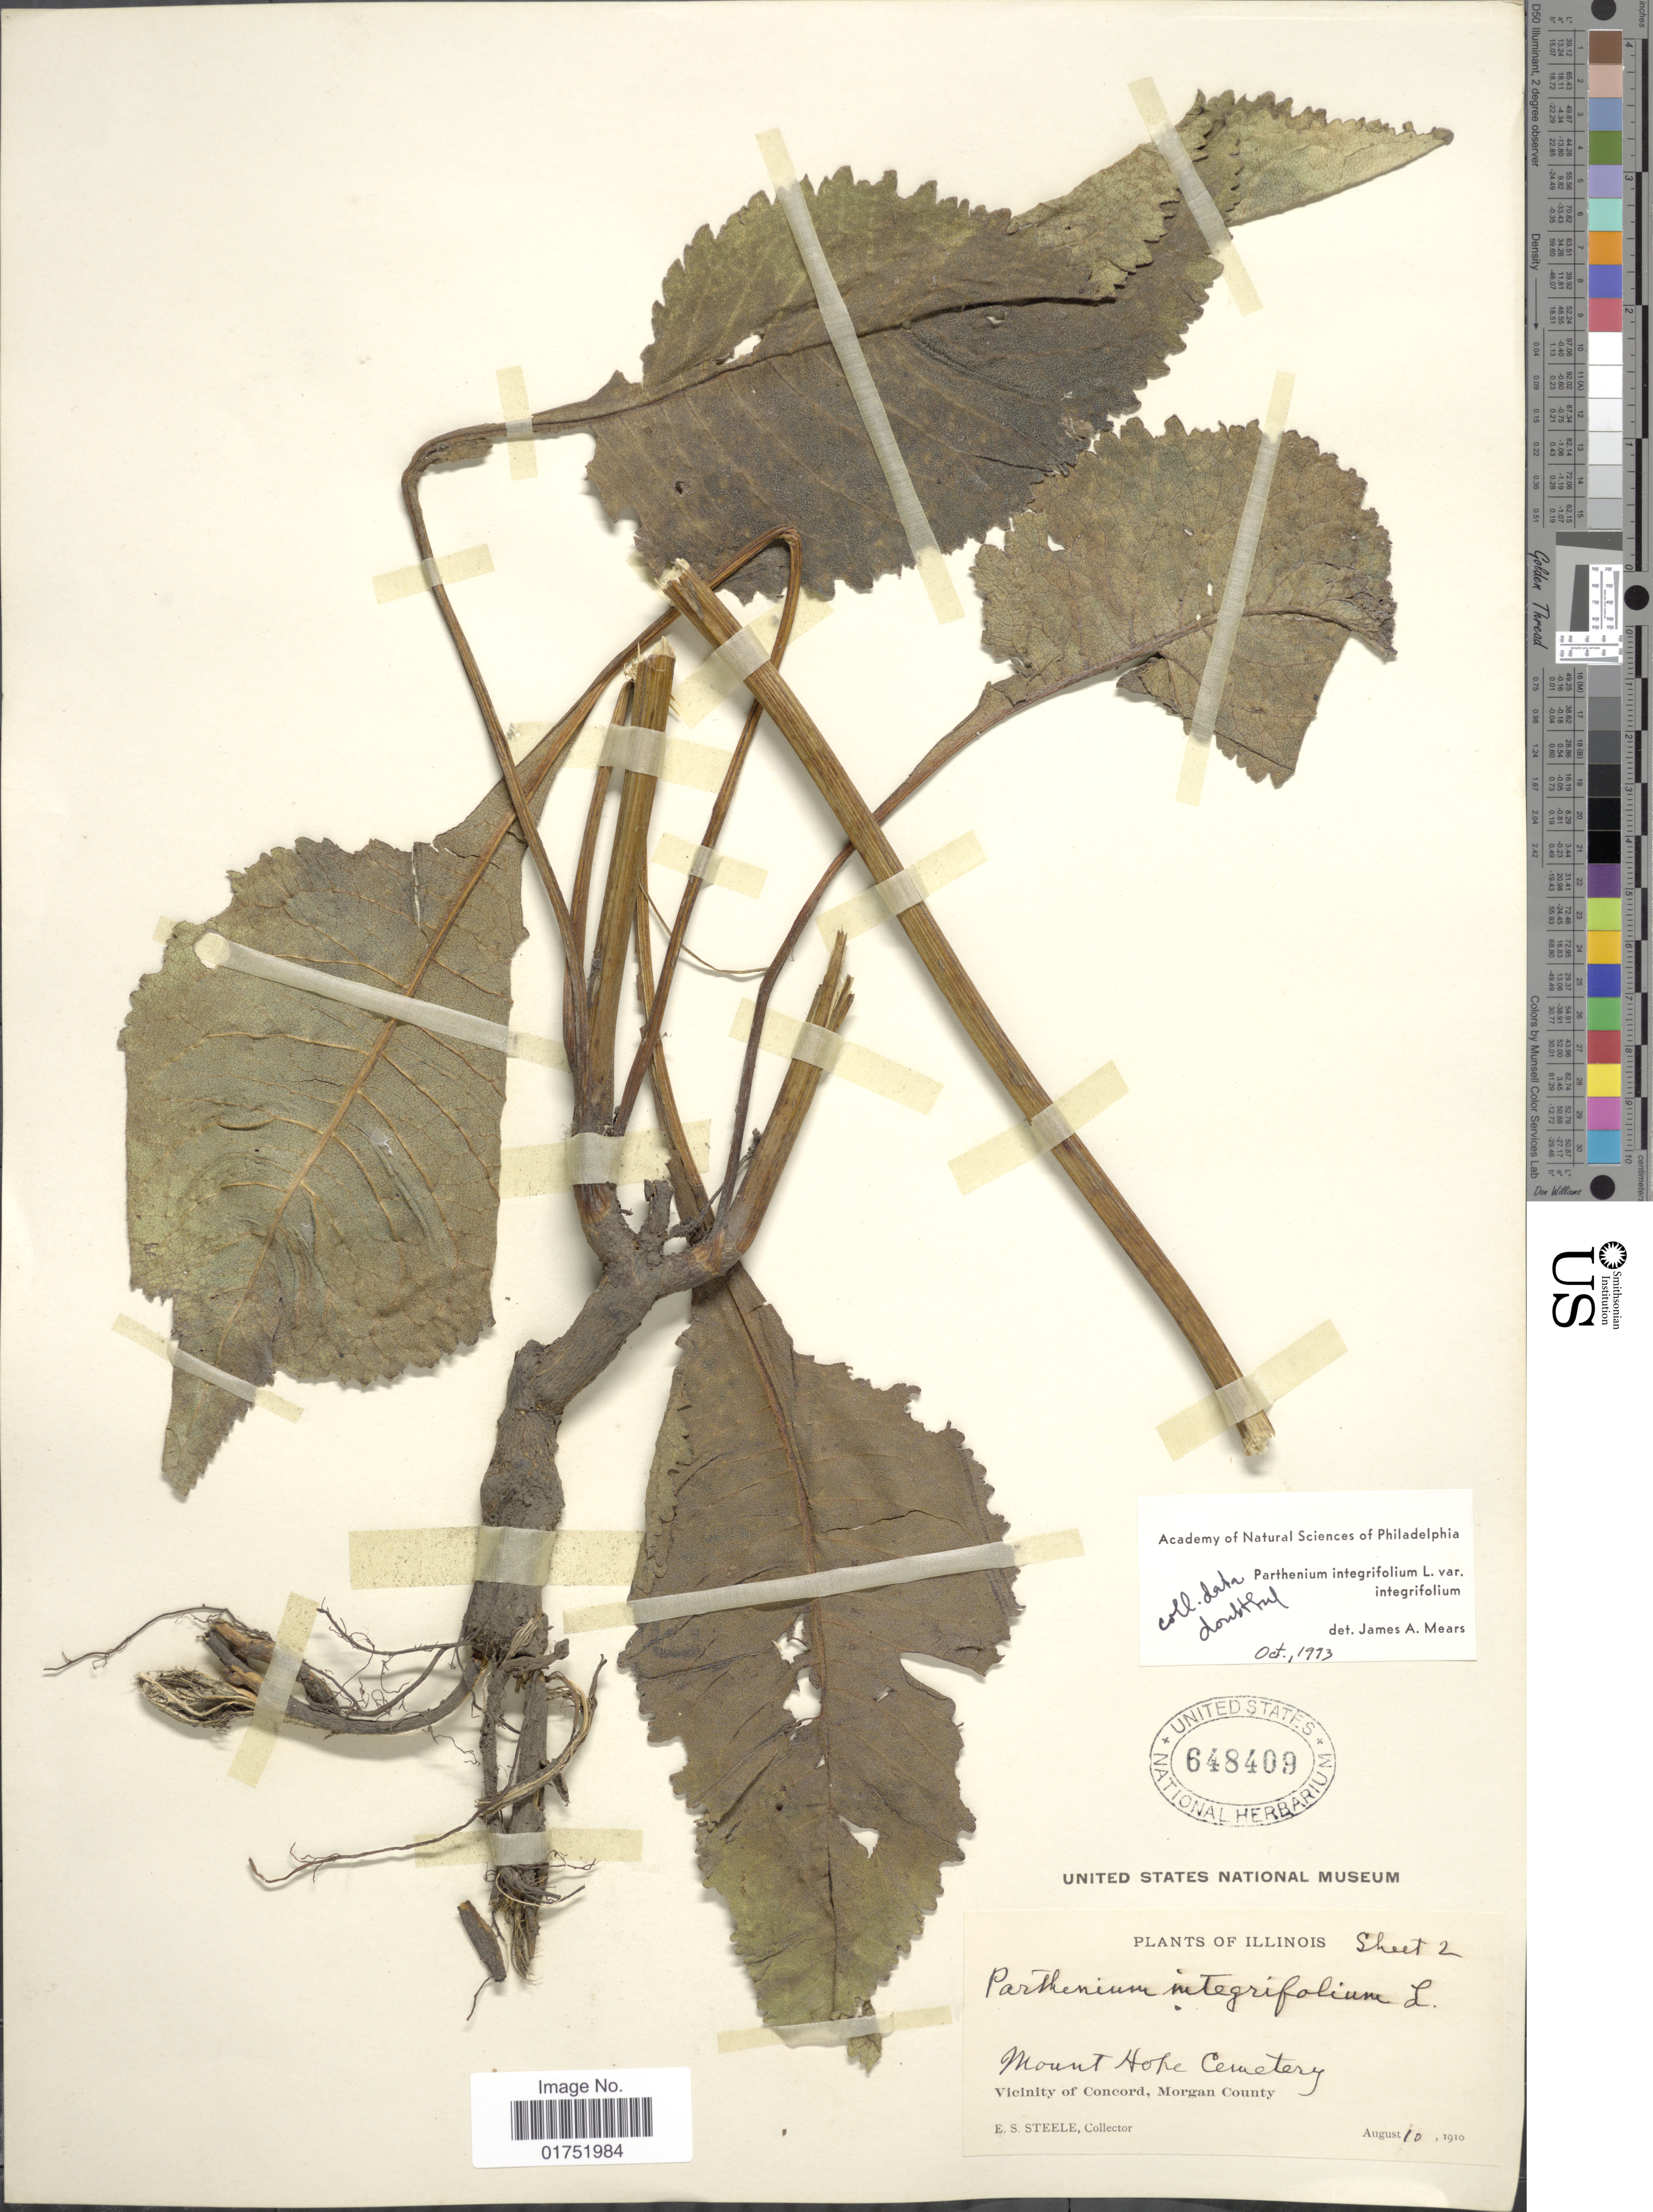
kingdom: Plantae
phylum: Tracheophyta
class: Magnoliopsida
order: Asterales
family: Asteraceae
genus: Parthenium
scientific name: Parthenium integrifolium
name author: L.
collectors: E. Steele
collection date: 1910-08-10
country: United States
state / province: Illinois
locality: Mount Hope Cemetery, Vicinity of Concord, Morgan County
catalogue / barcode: US 648409